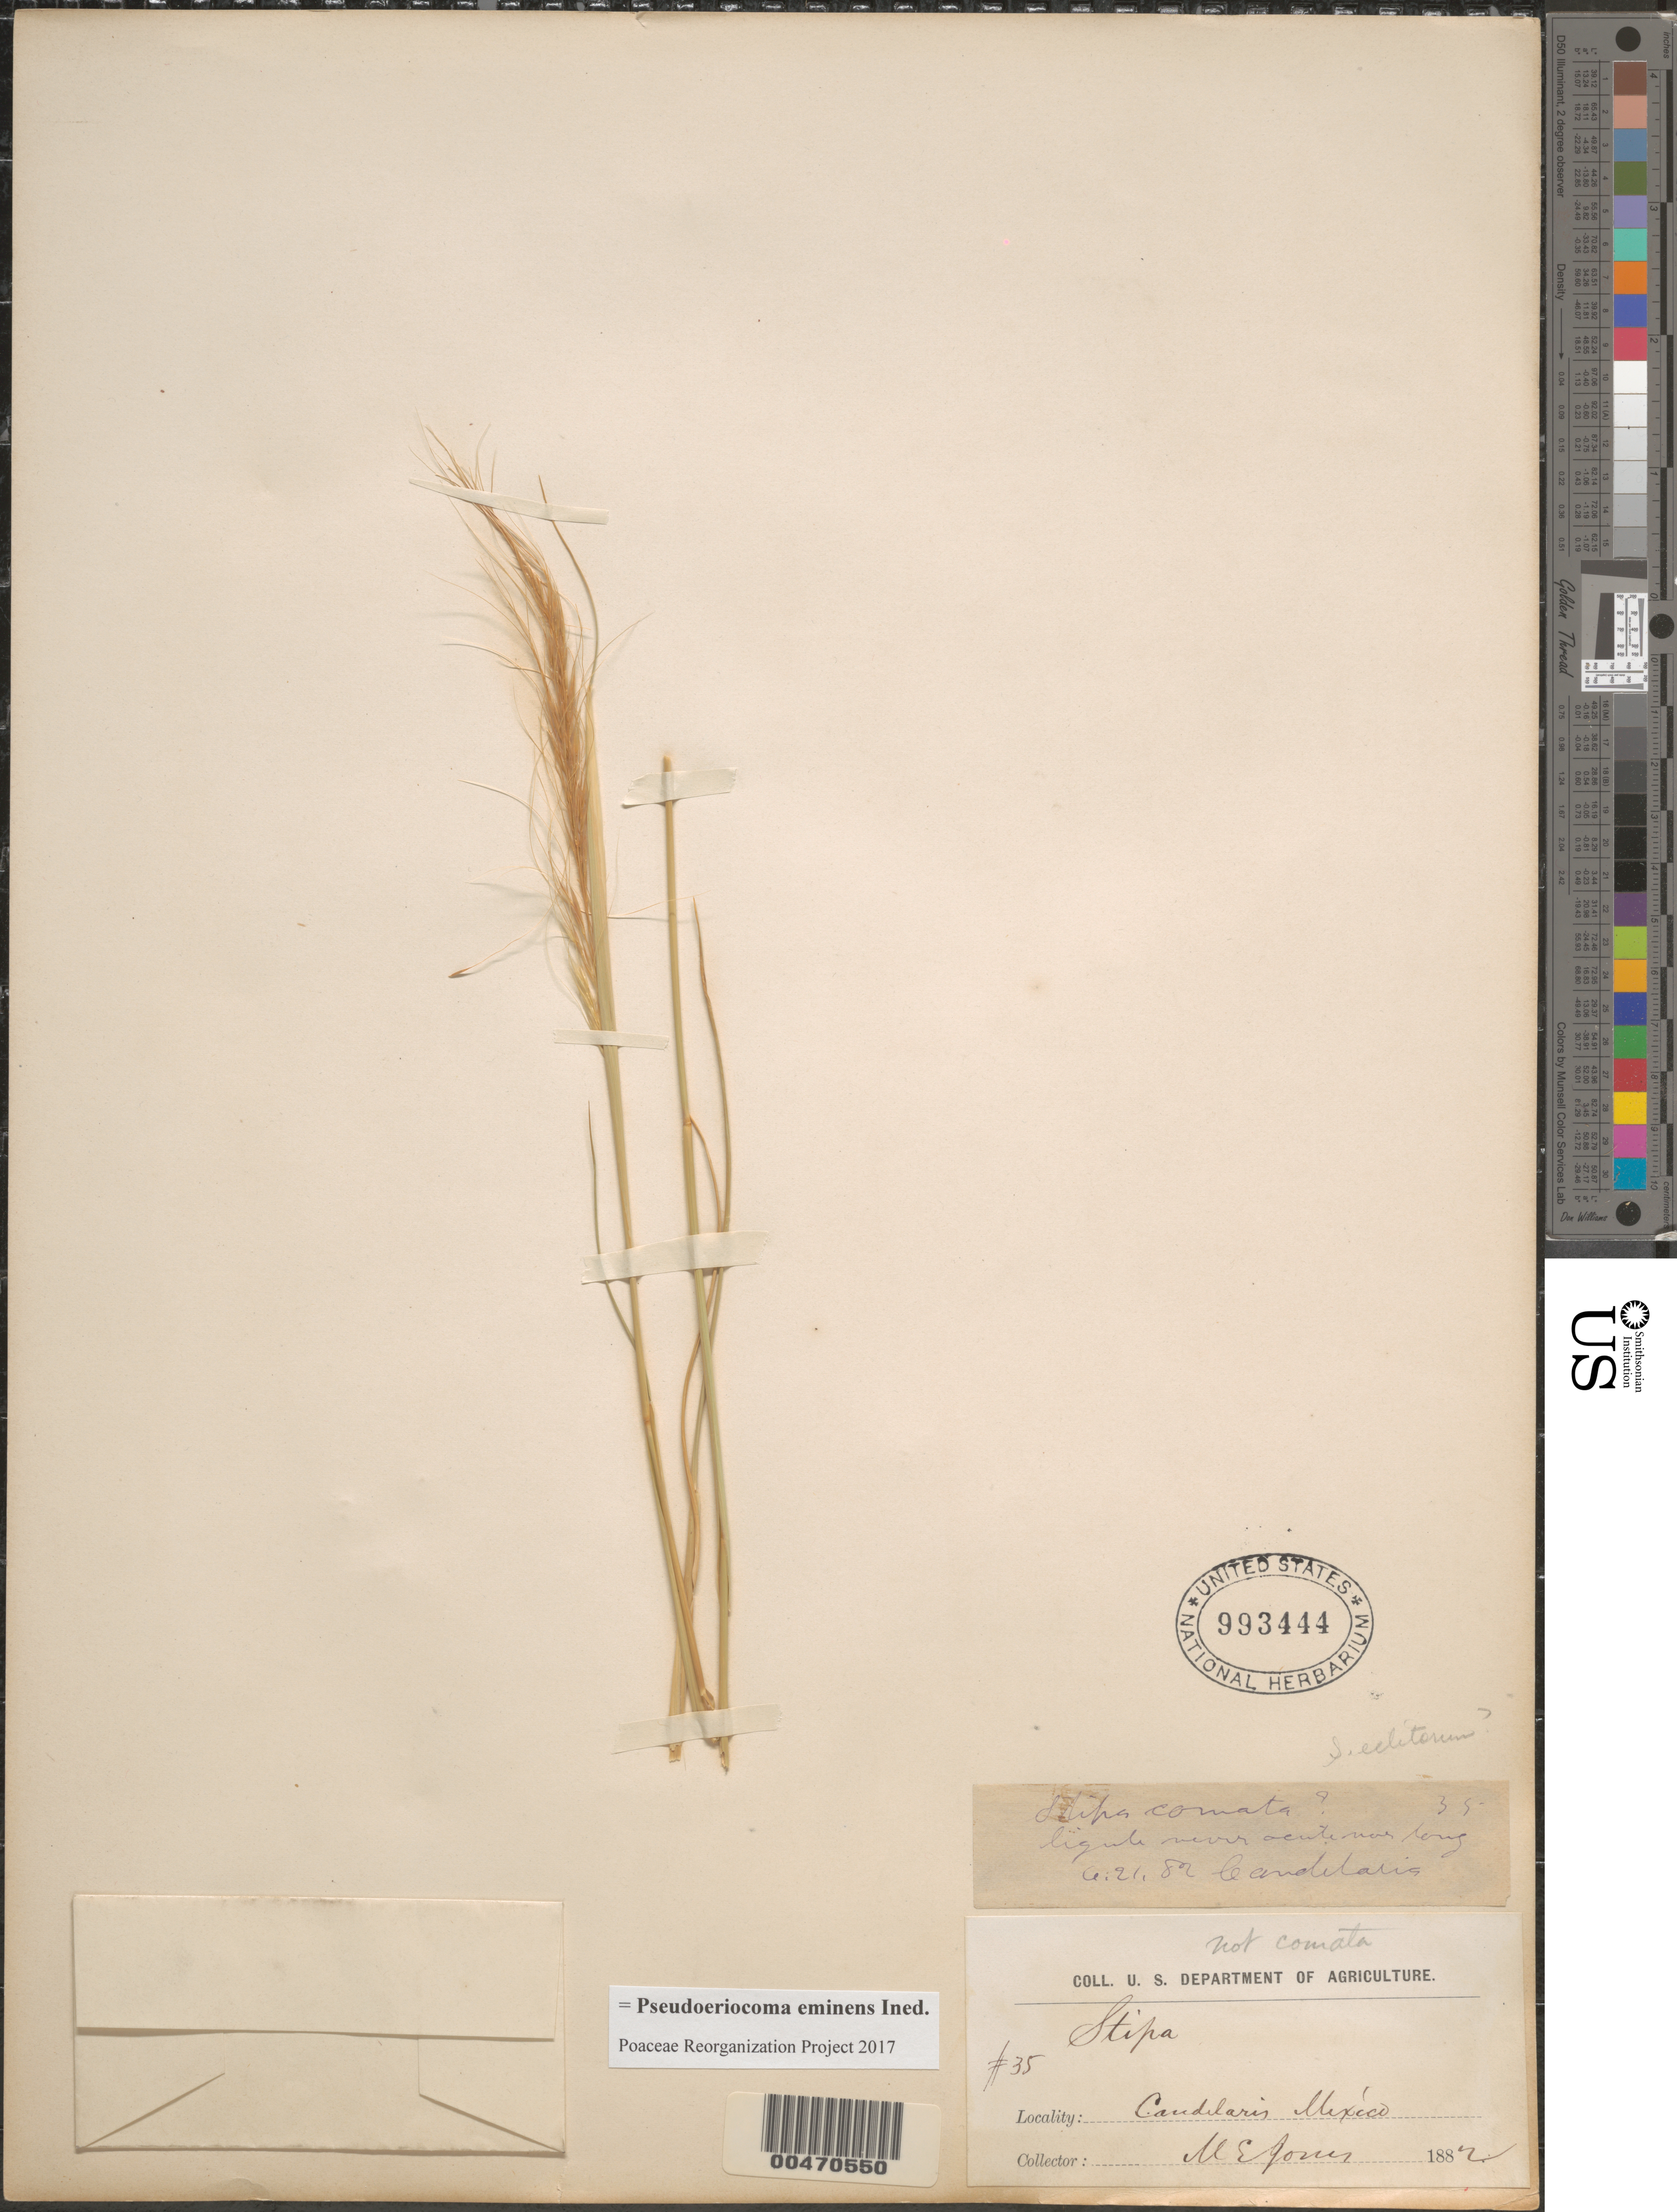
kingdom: Plantae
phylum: Tracheophyta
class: Liliopsida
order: Poales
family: Poaceae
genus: Pseudoeriocoma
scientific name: Pseudoeriocoma eminens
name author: (Cav.) Romasch.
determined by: Poaceae Reorganization Project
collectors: M. E. Jones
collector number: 35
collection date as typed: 21 Jun 1882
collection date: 1882-06-21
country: Mexico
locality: Candelaris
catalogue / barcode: US 993444